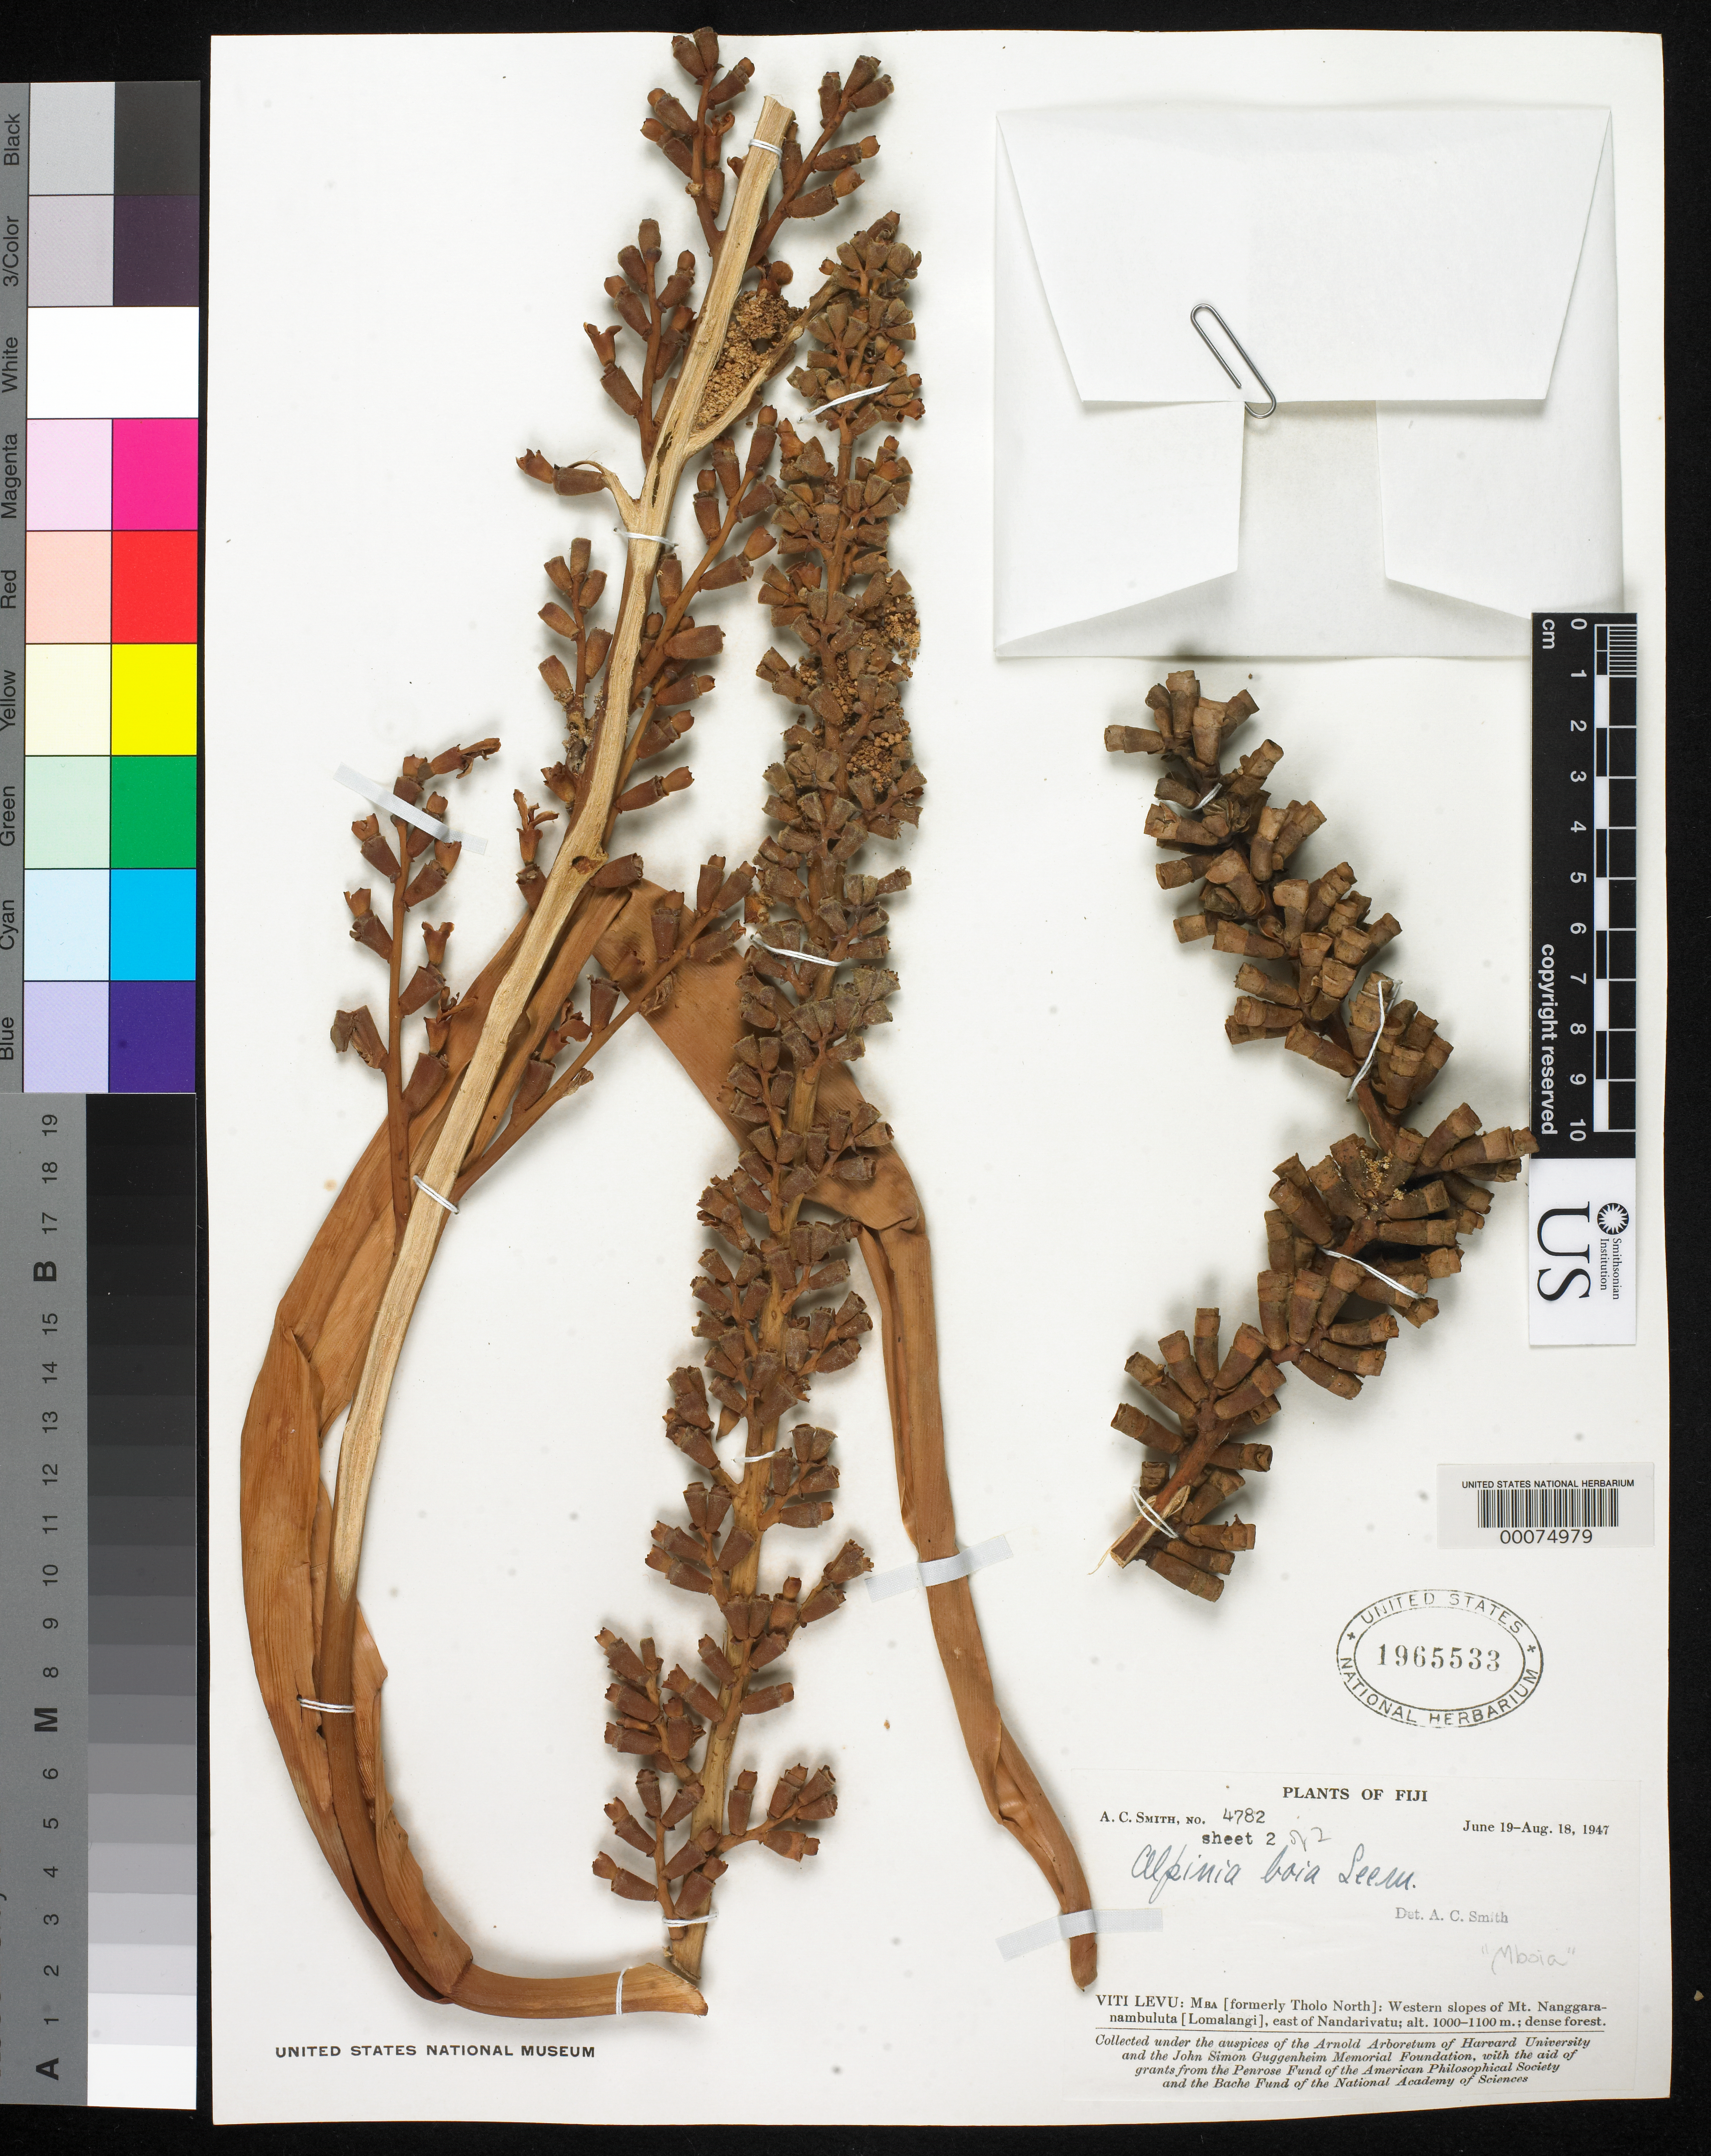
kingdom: Plantae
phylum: Tracheophyta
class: Liliopsida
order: Zingiberales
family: Zingiberaceae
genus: Alpinia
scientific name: Alpinia boia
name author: Seem.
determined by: Smith, A. C.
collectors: A. C. Smith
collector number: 4782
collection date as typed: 19 Jun 1947 to 18 Aug 1947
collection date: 1947-06-19/1947-08-18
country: Fiji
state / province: Western Division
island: Viti Levu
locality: Mba Prov. (formerly tholo north), western slopes of mt nanggaranambuluta (lomalangi), e of nandarivatu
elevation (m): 1000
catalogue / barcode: US 1965533